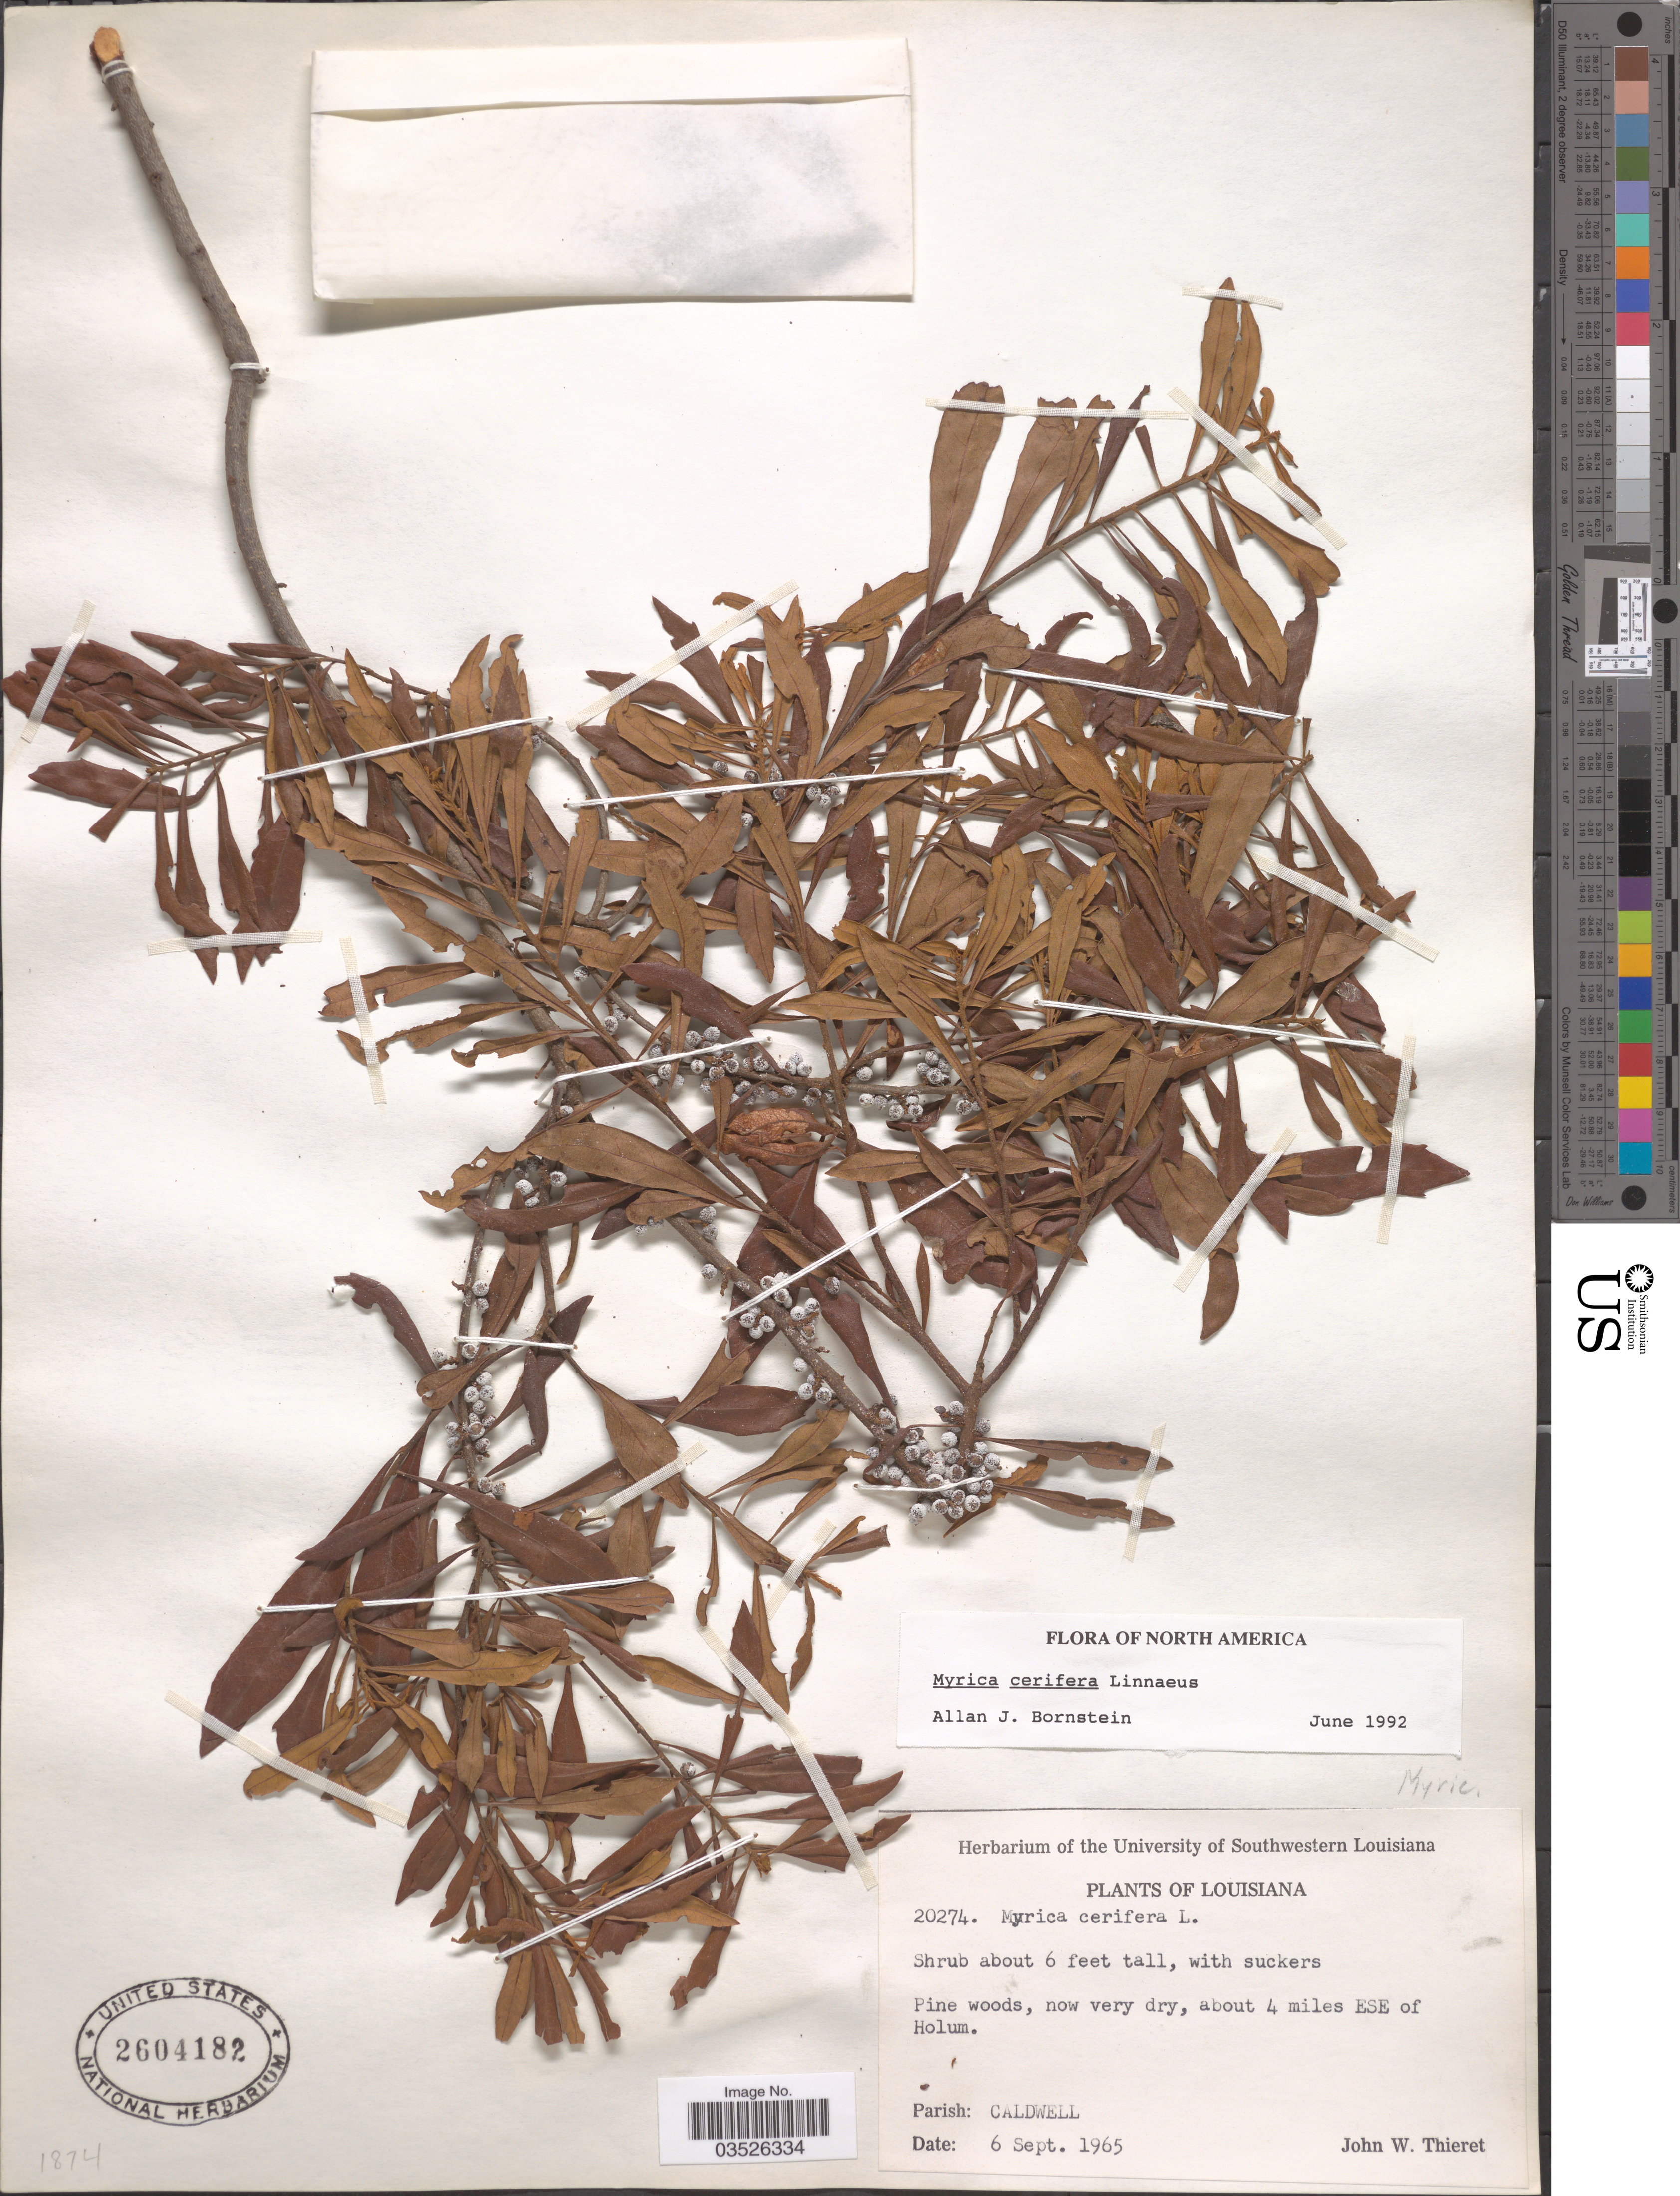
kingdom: Plantae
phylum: Tracheophyta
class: Magnoliopsida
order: Fagales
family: Myricaceae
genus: Morella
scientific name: Morella cerifera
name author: (L.) Small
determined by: Strong, M. T., (US), Smithsonian Institution - National Museum of Natural History (UNITED STATES)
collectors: J. W. Thieret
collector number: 20274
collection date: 1965-09-06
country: United States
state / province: Louisiana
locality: About 4 miles ESE of Holum. Parish: Caldwell.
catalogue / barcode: US 2604182